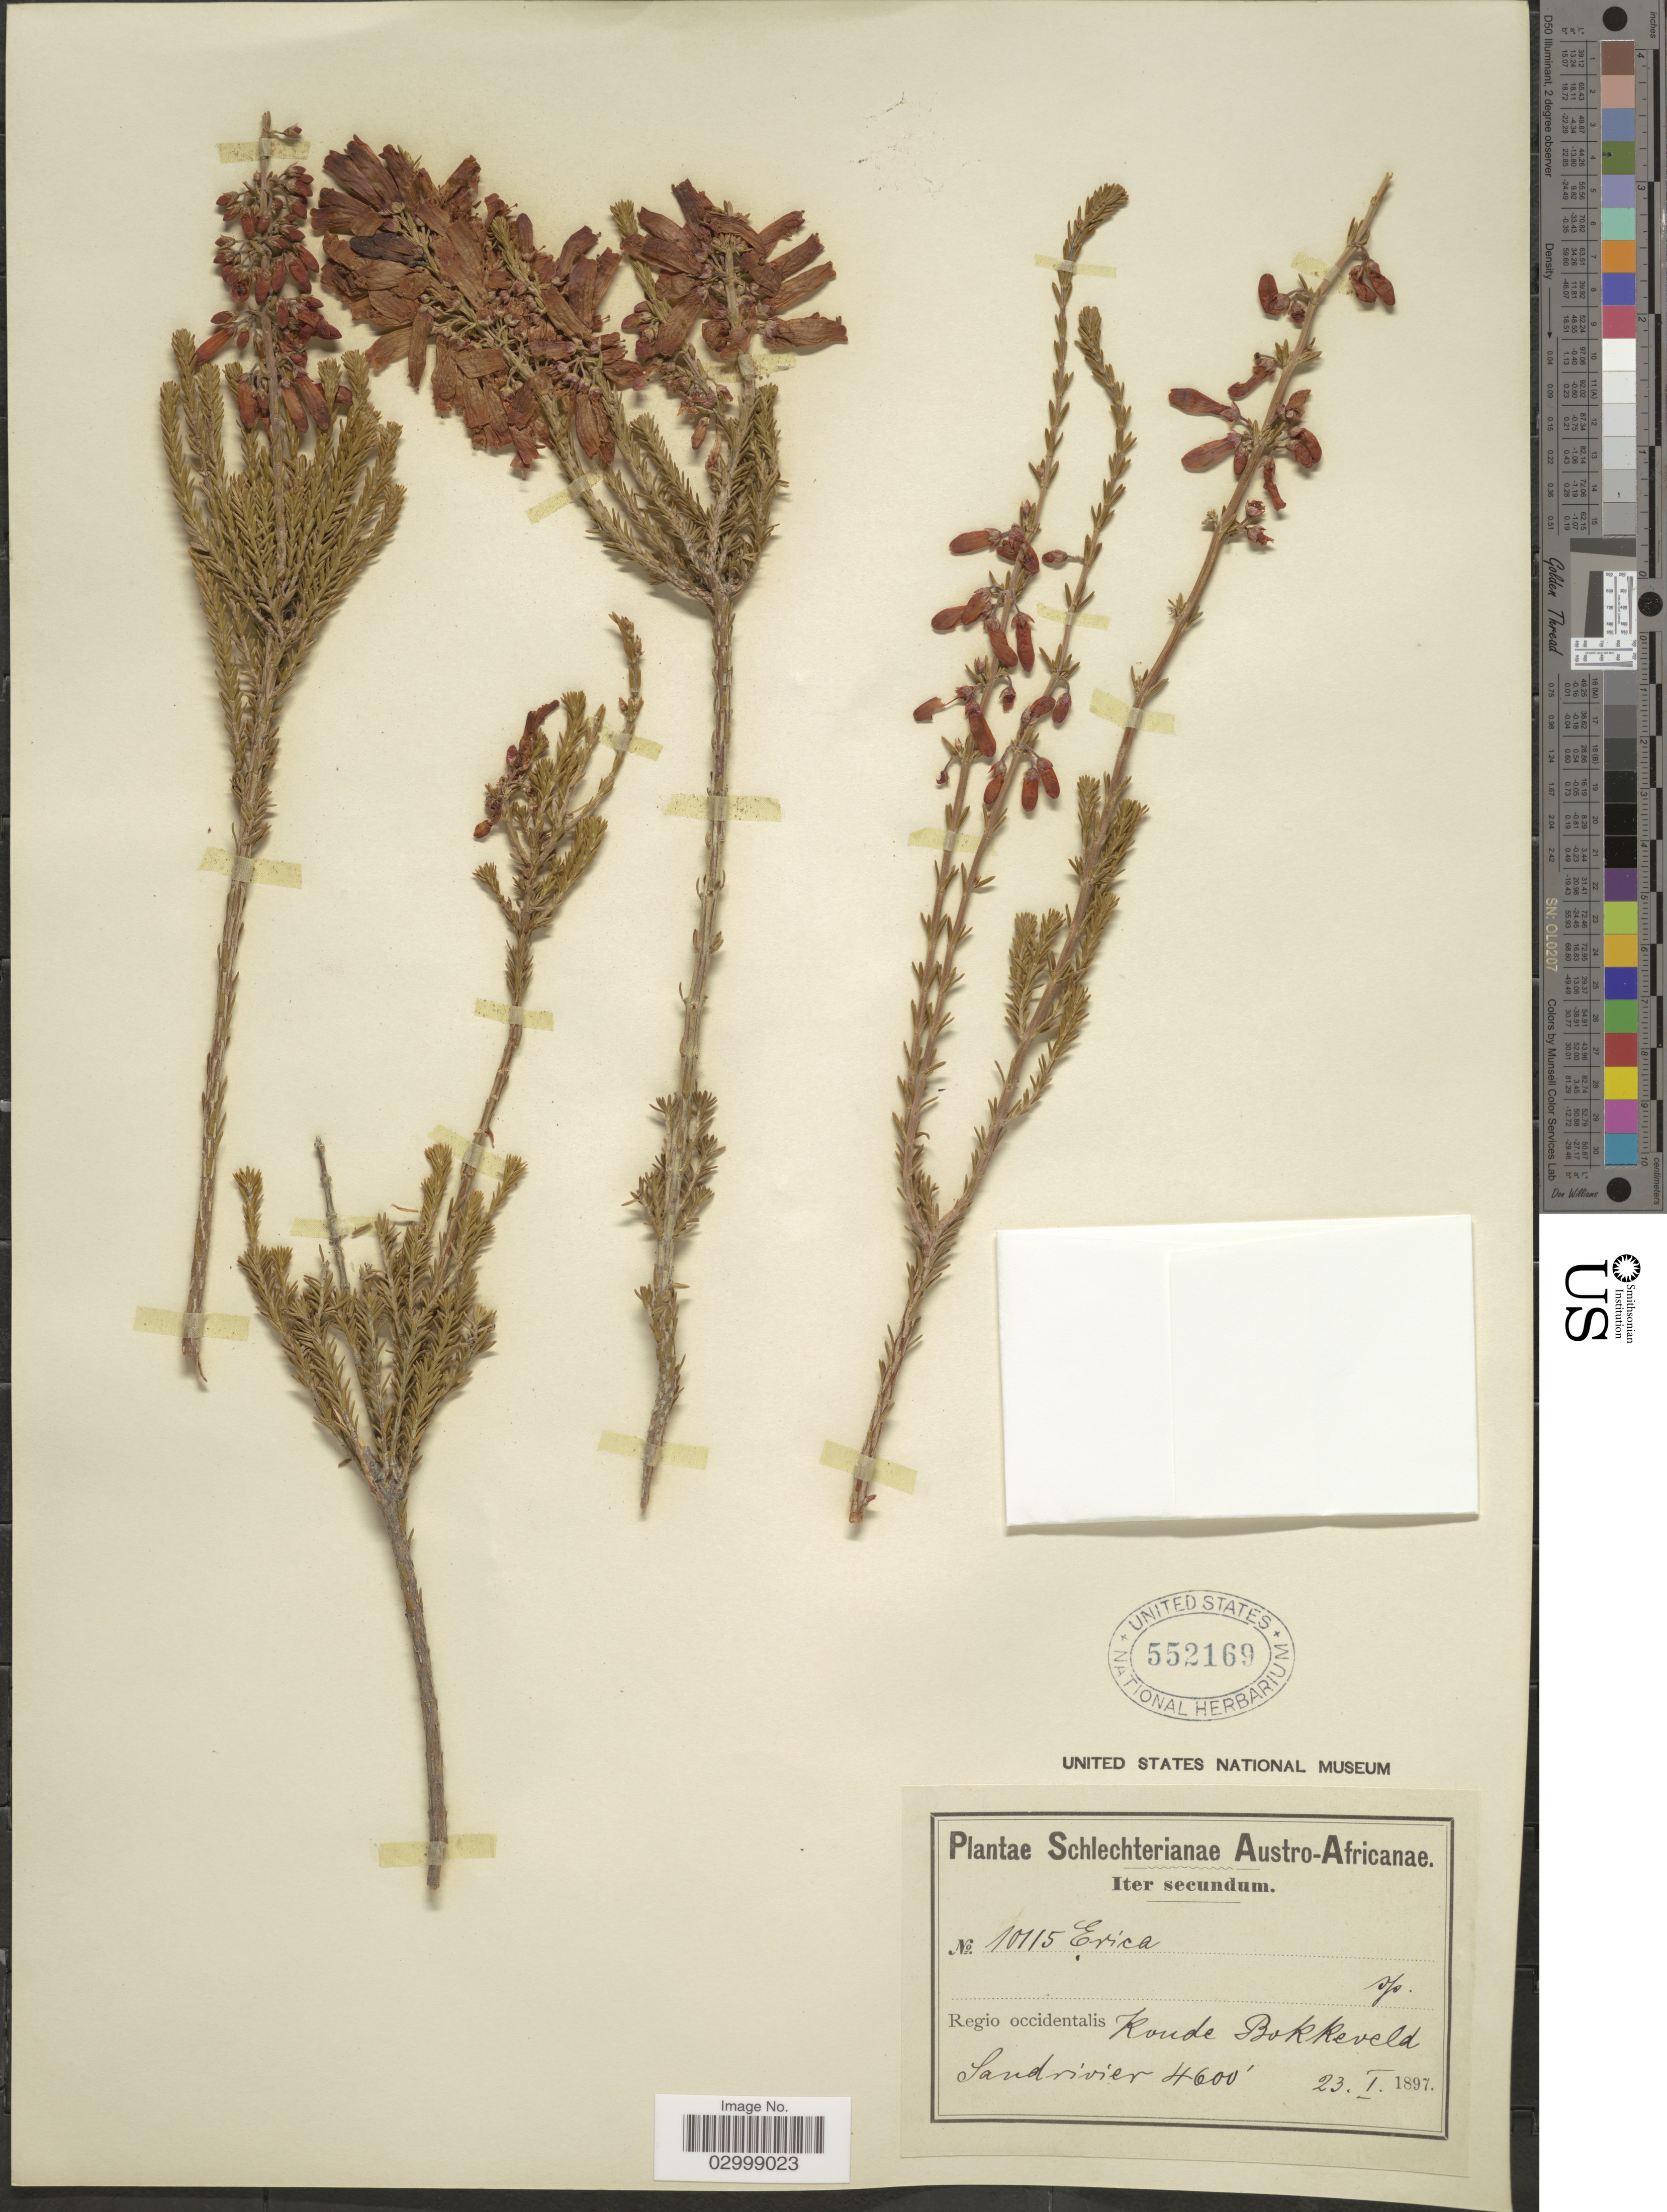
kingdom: Plantae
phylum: Tracheophyta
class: Magnoliopsida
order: Ericales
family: Ericaceae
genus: Erica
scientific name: Erica sp.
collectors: Schlechter, --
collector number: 10115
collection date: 1897-01-23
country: South Africa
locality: Austro-Africanae, Regio occidentalis, Koude Bokkeveld, Sandrivier.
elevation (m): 1402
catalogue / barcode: US 552169